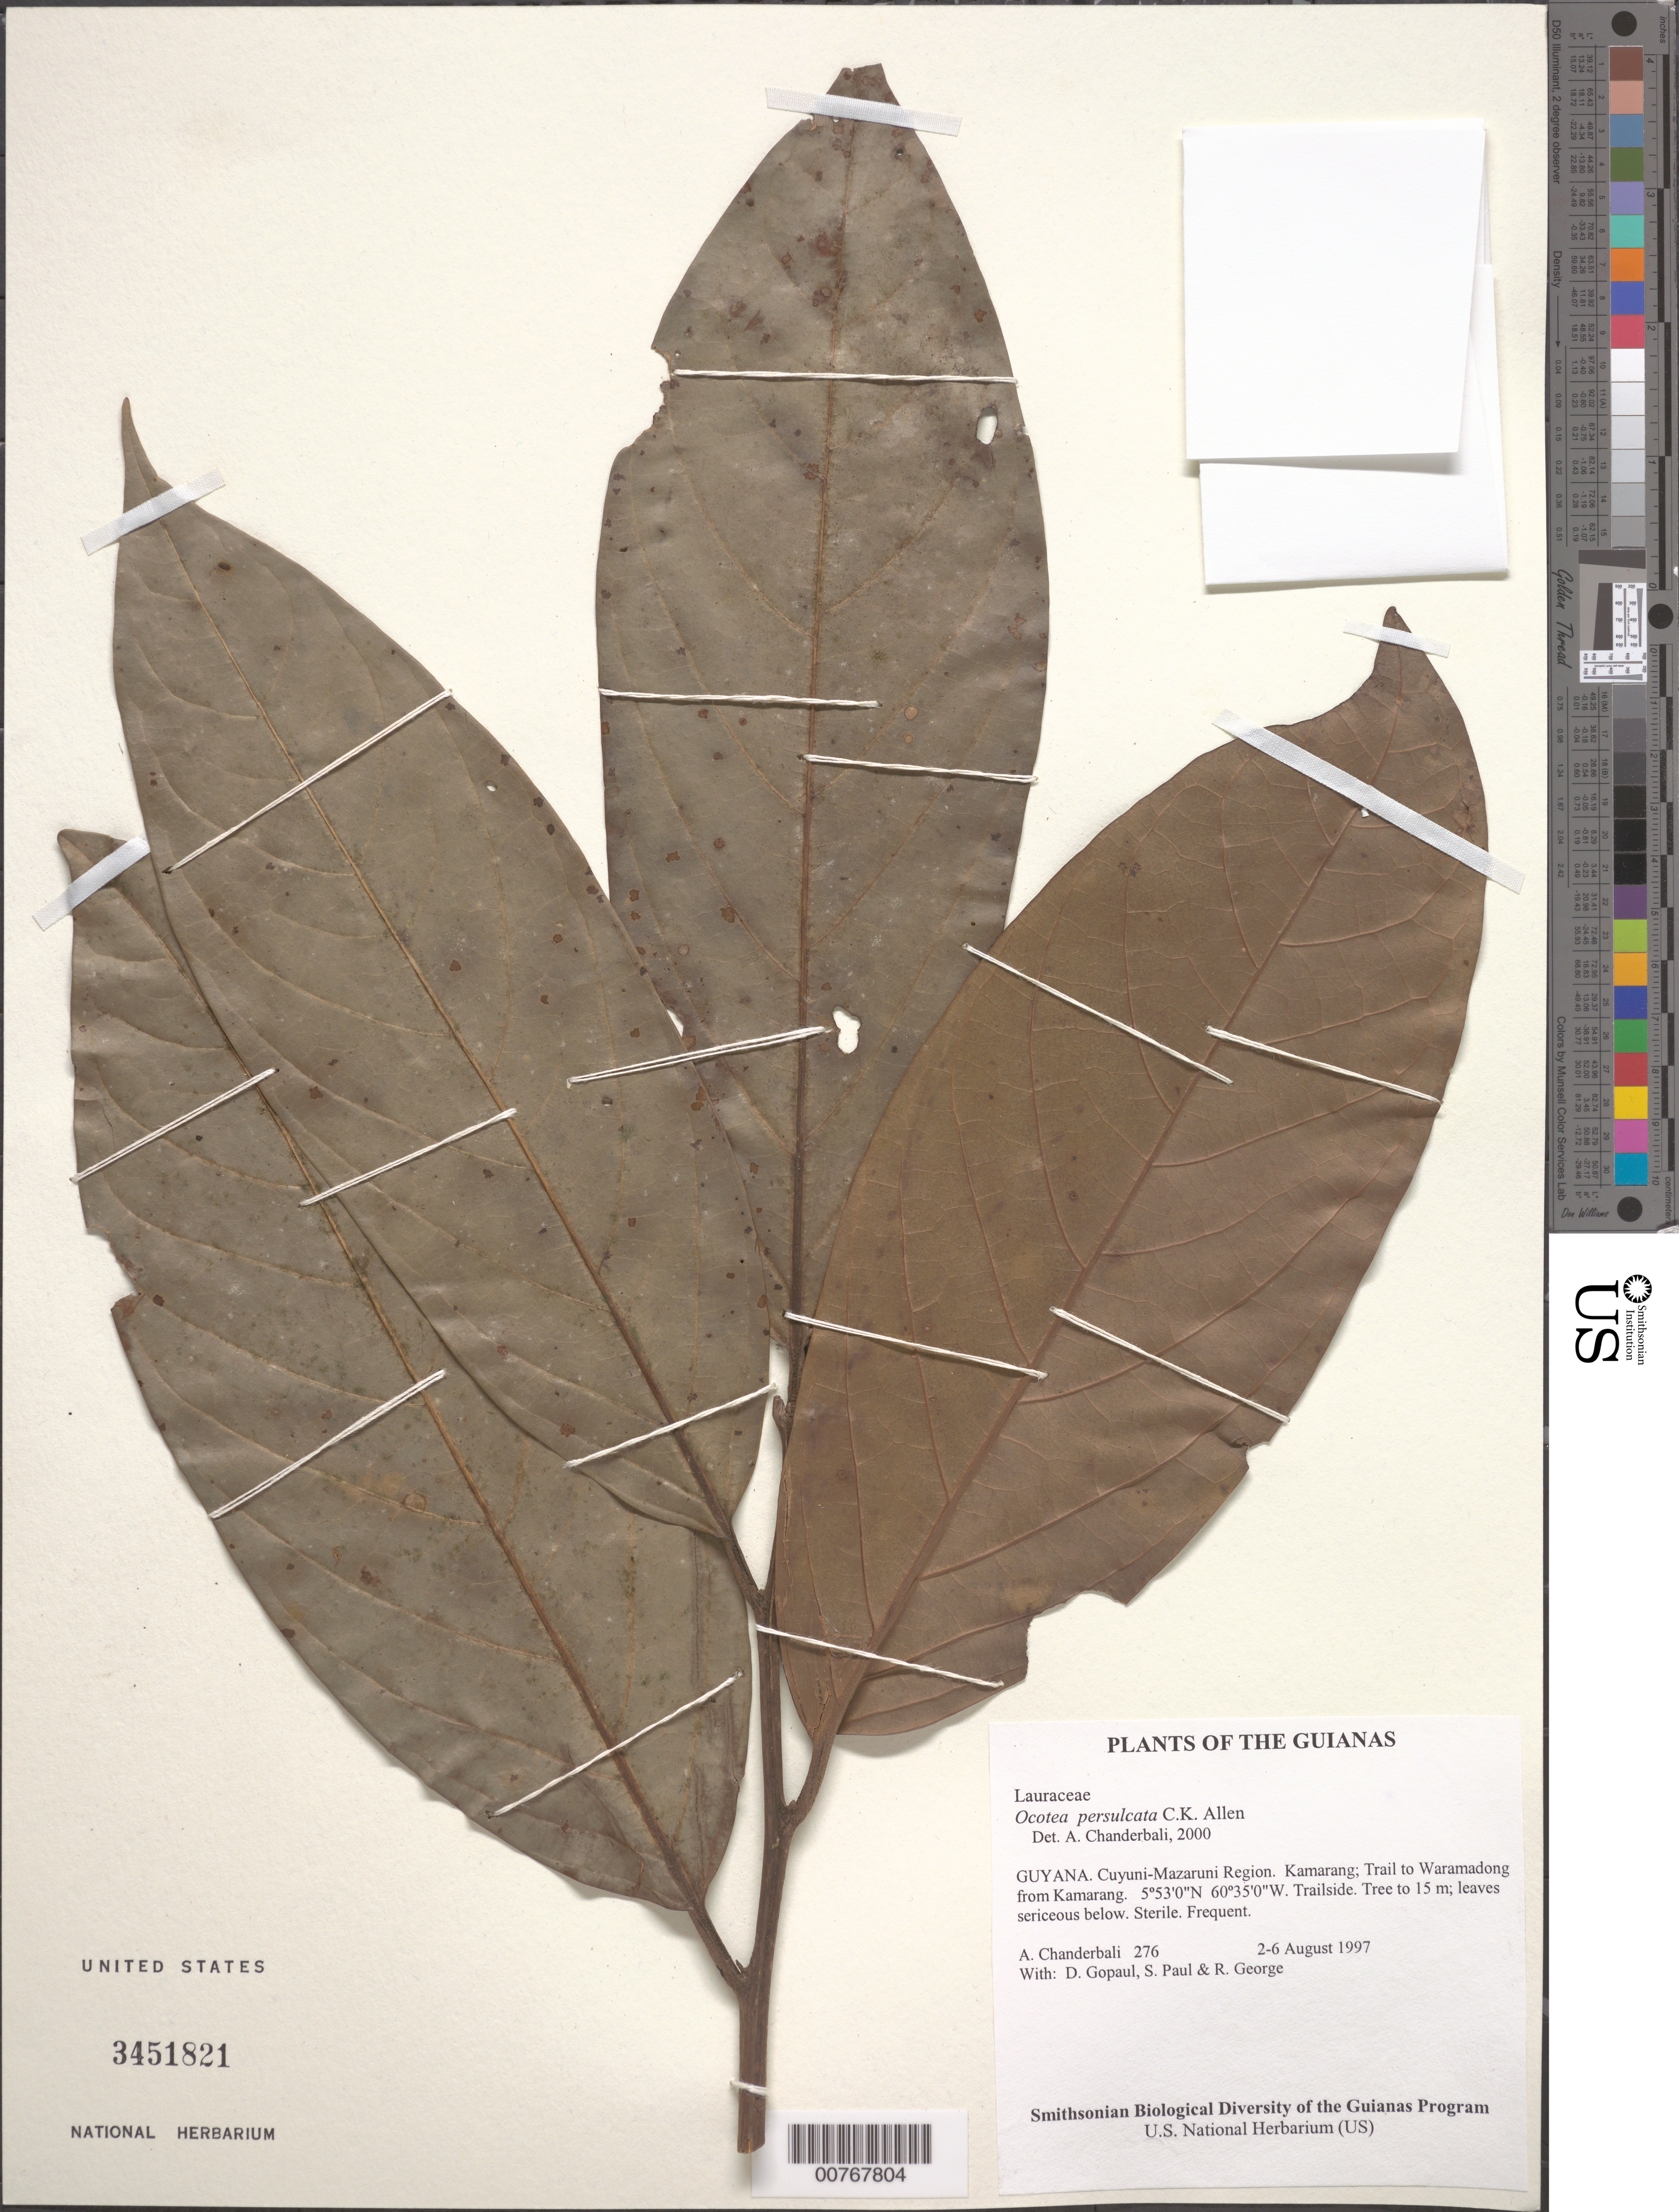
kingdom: Plantae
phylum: Tracheophyta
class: Magnoliopsida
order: Laurales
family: Lauraceae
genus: Ocotea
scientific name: Ocotea persulcata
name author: C.K. Allen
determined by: Chanderbali, Andre Shashi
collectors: A. S. Chanderbali, D. Gopaul, S. Paul & R. George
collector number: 276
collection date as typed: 2-6 August 1997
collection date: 1997-08-02/1997-08-06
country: Guyana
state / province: Cuyuni-Mazaruni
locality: Kamarang; Trail to Waramadong from Kamarang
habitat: Trailside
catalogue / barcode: US 3451821